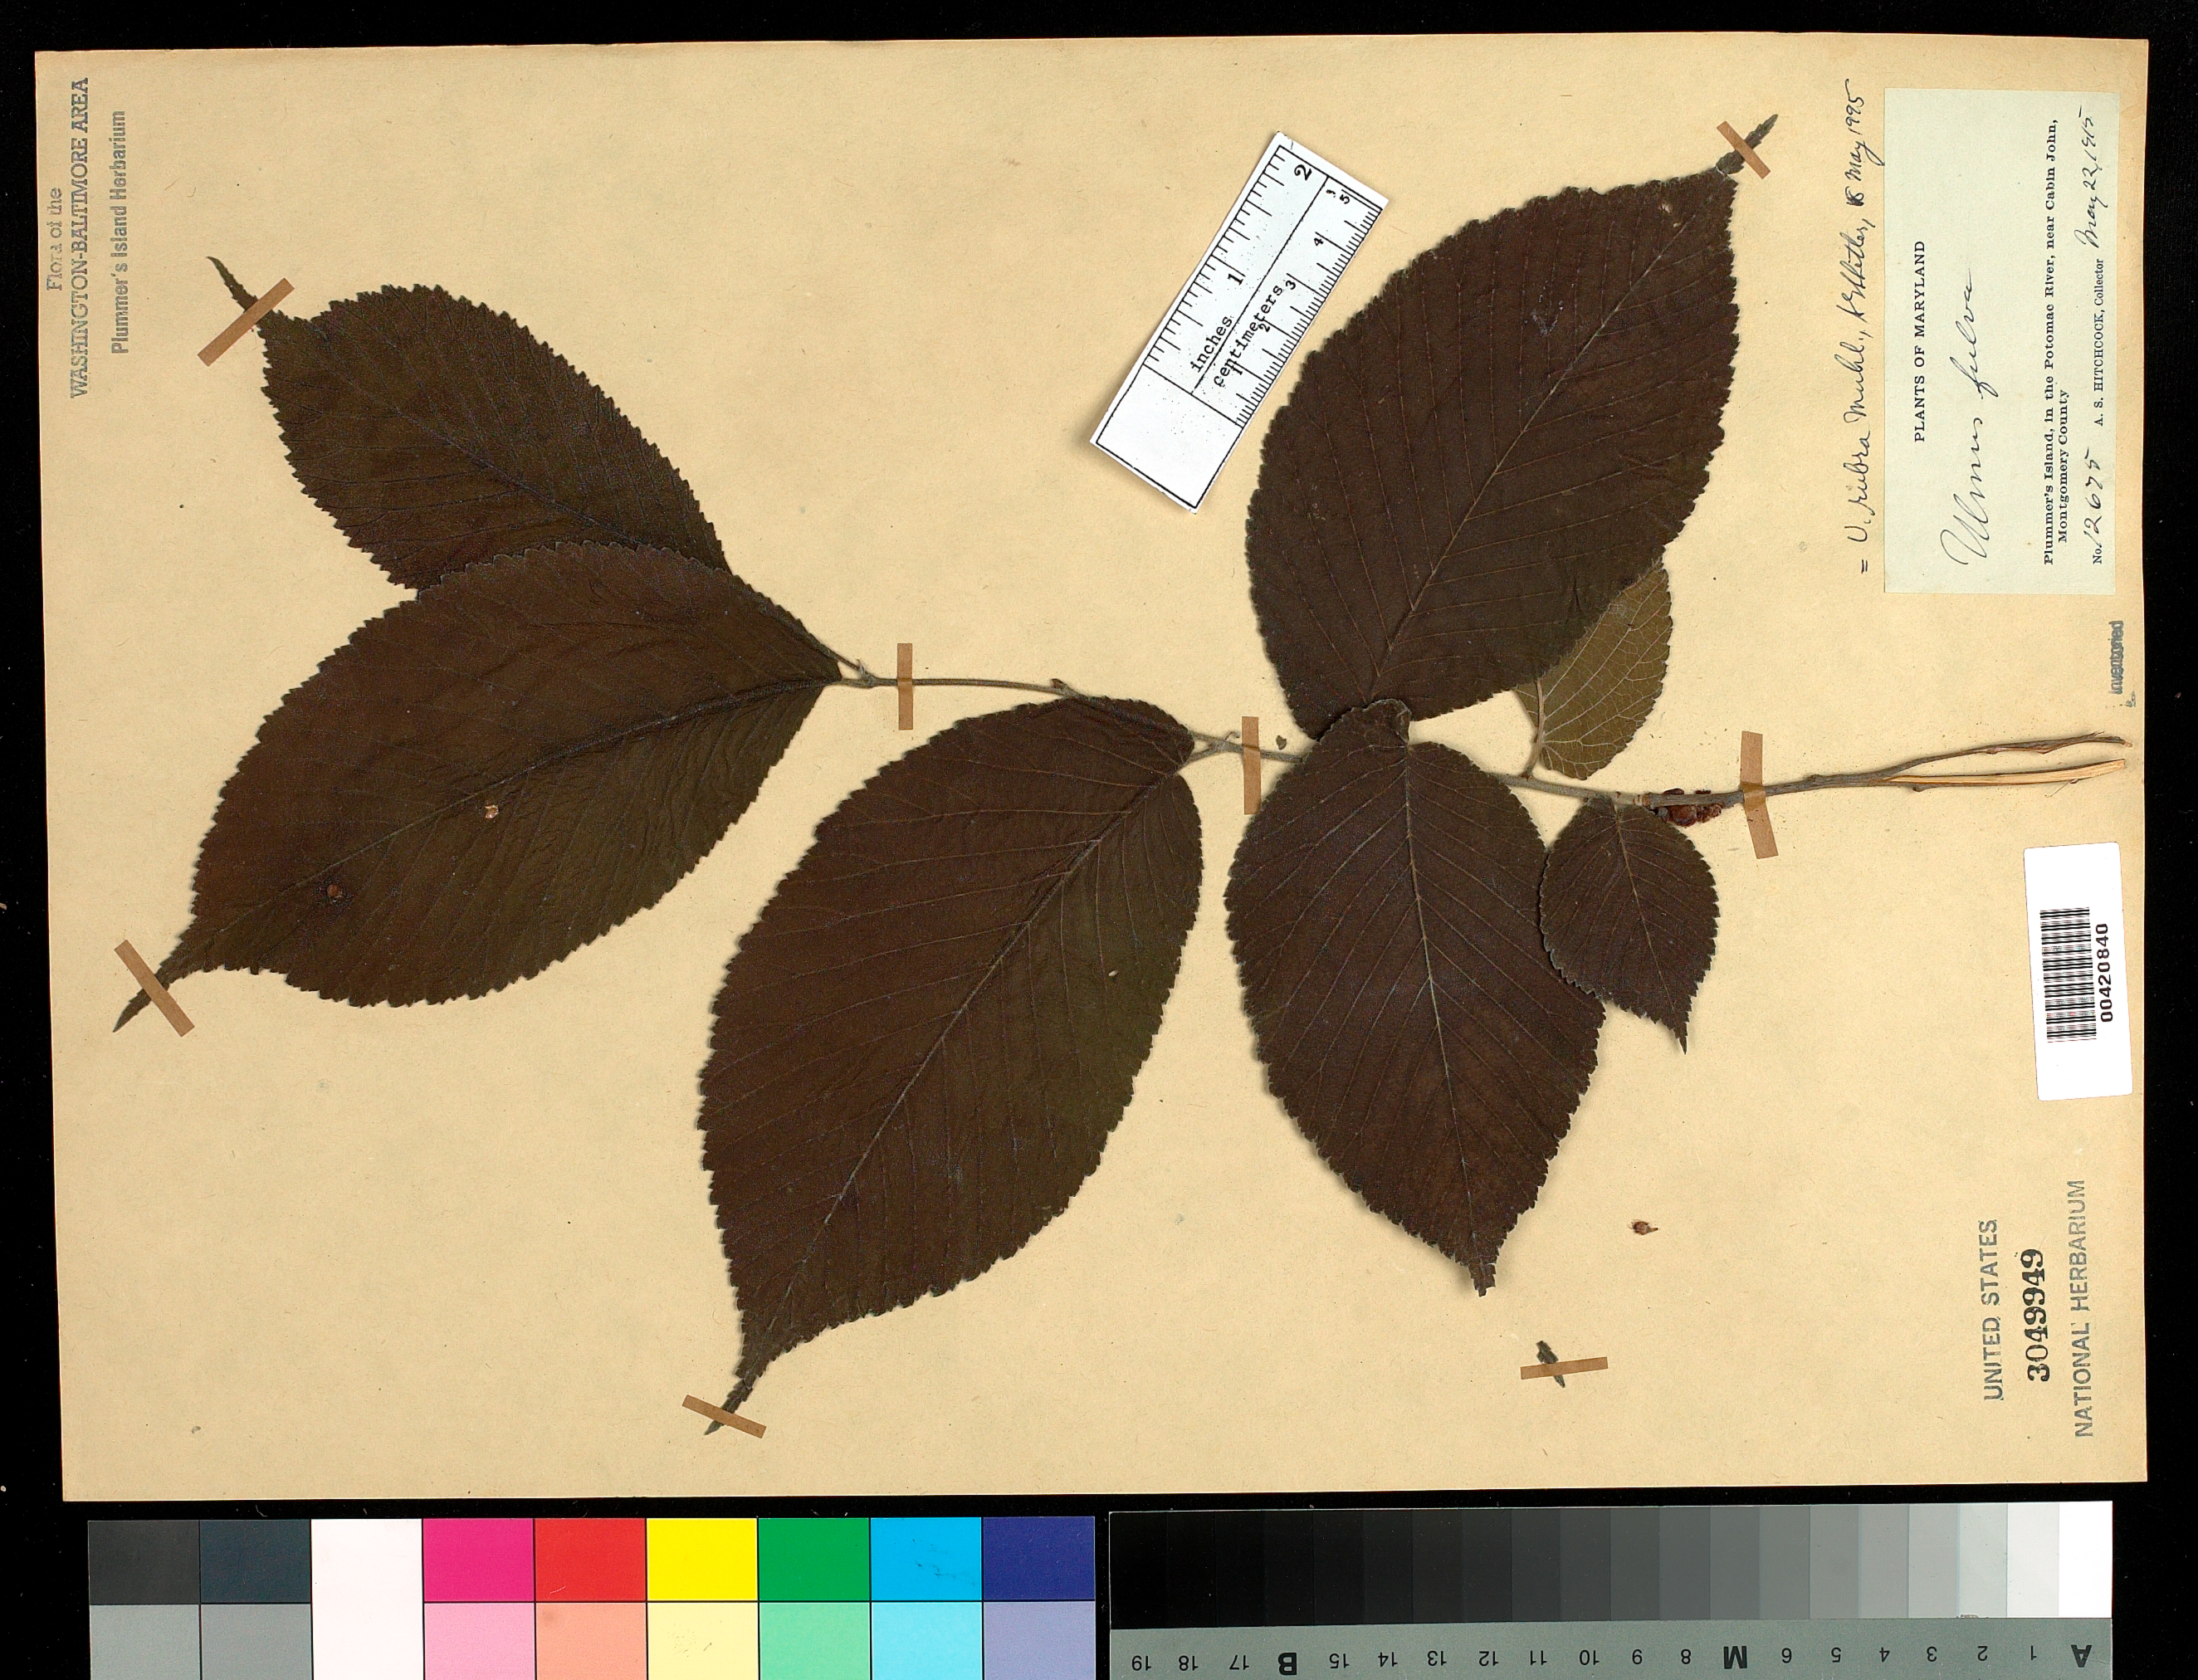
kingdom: Plantae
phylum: Tracheophyta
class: Magnoliopsida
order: Rosales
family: Ulmaceae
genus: Ulmus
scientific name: Ulmus rubra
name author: Muhl.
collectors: A. S. Hitchcock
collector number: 12675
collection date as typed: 22 May 1915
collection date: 1915-05-22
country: United States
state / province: Maryland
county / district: Montgomery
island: Plummers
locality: Plummer's Island C. & O. Canal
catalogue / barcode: US 3049949